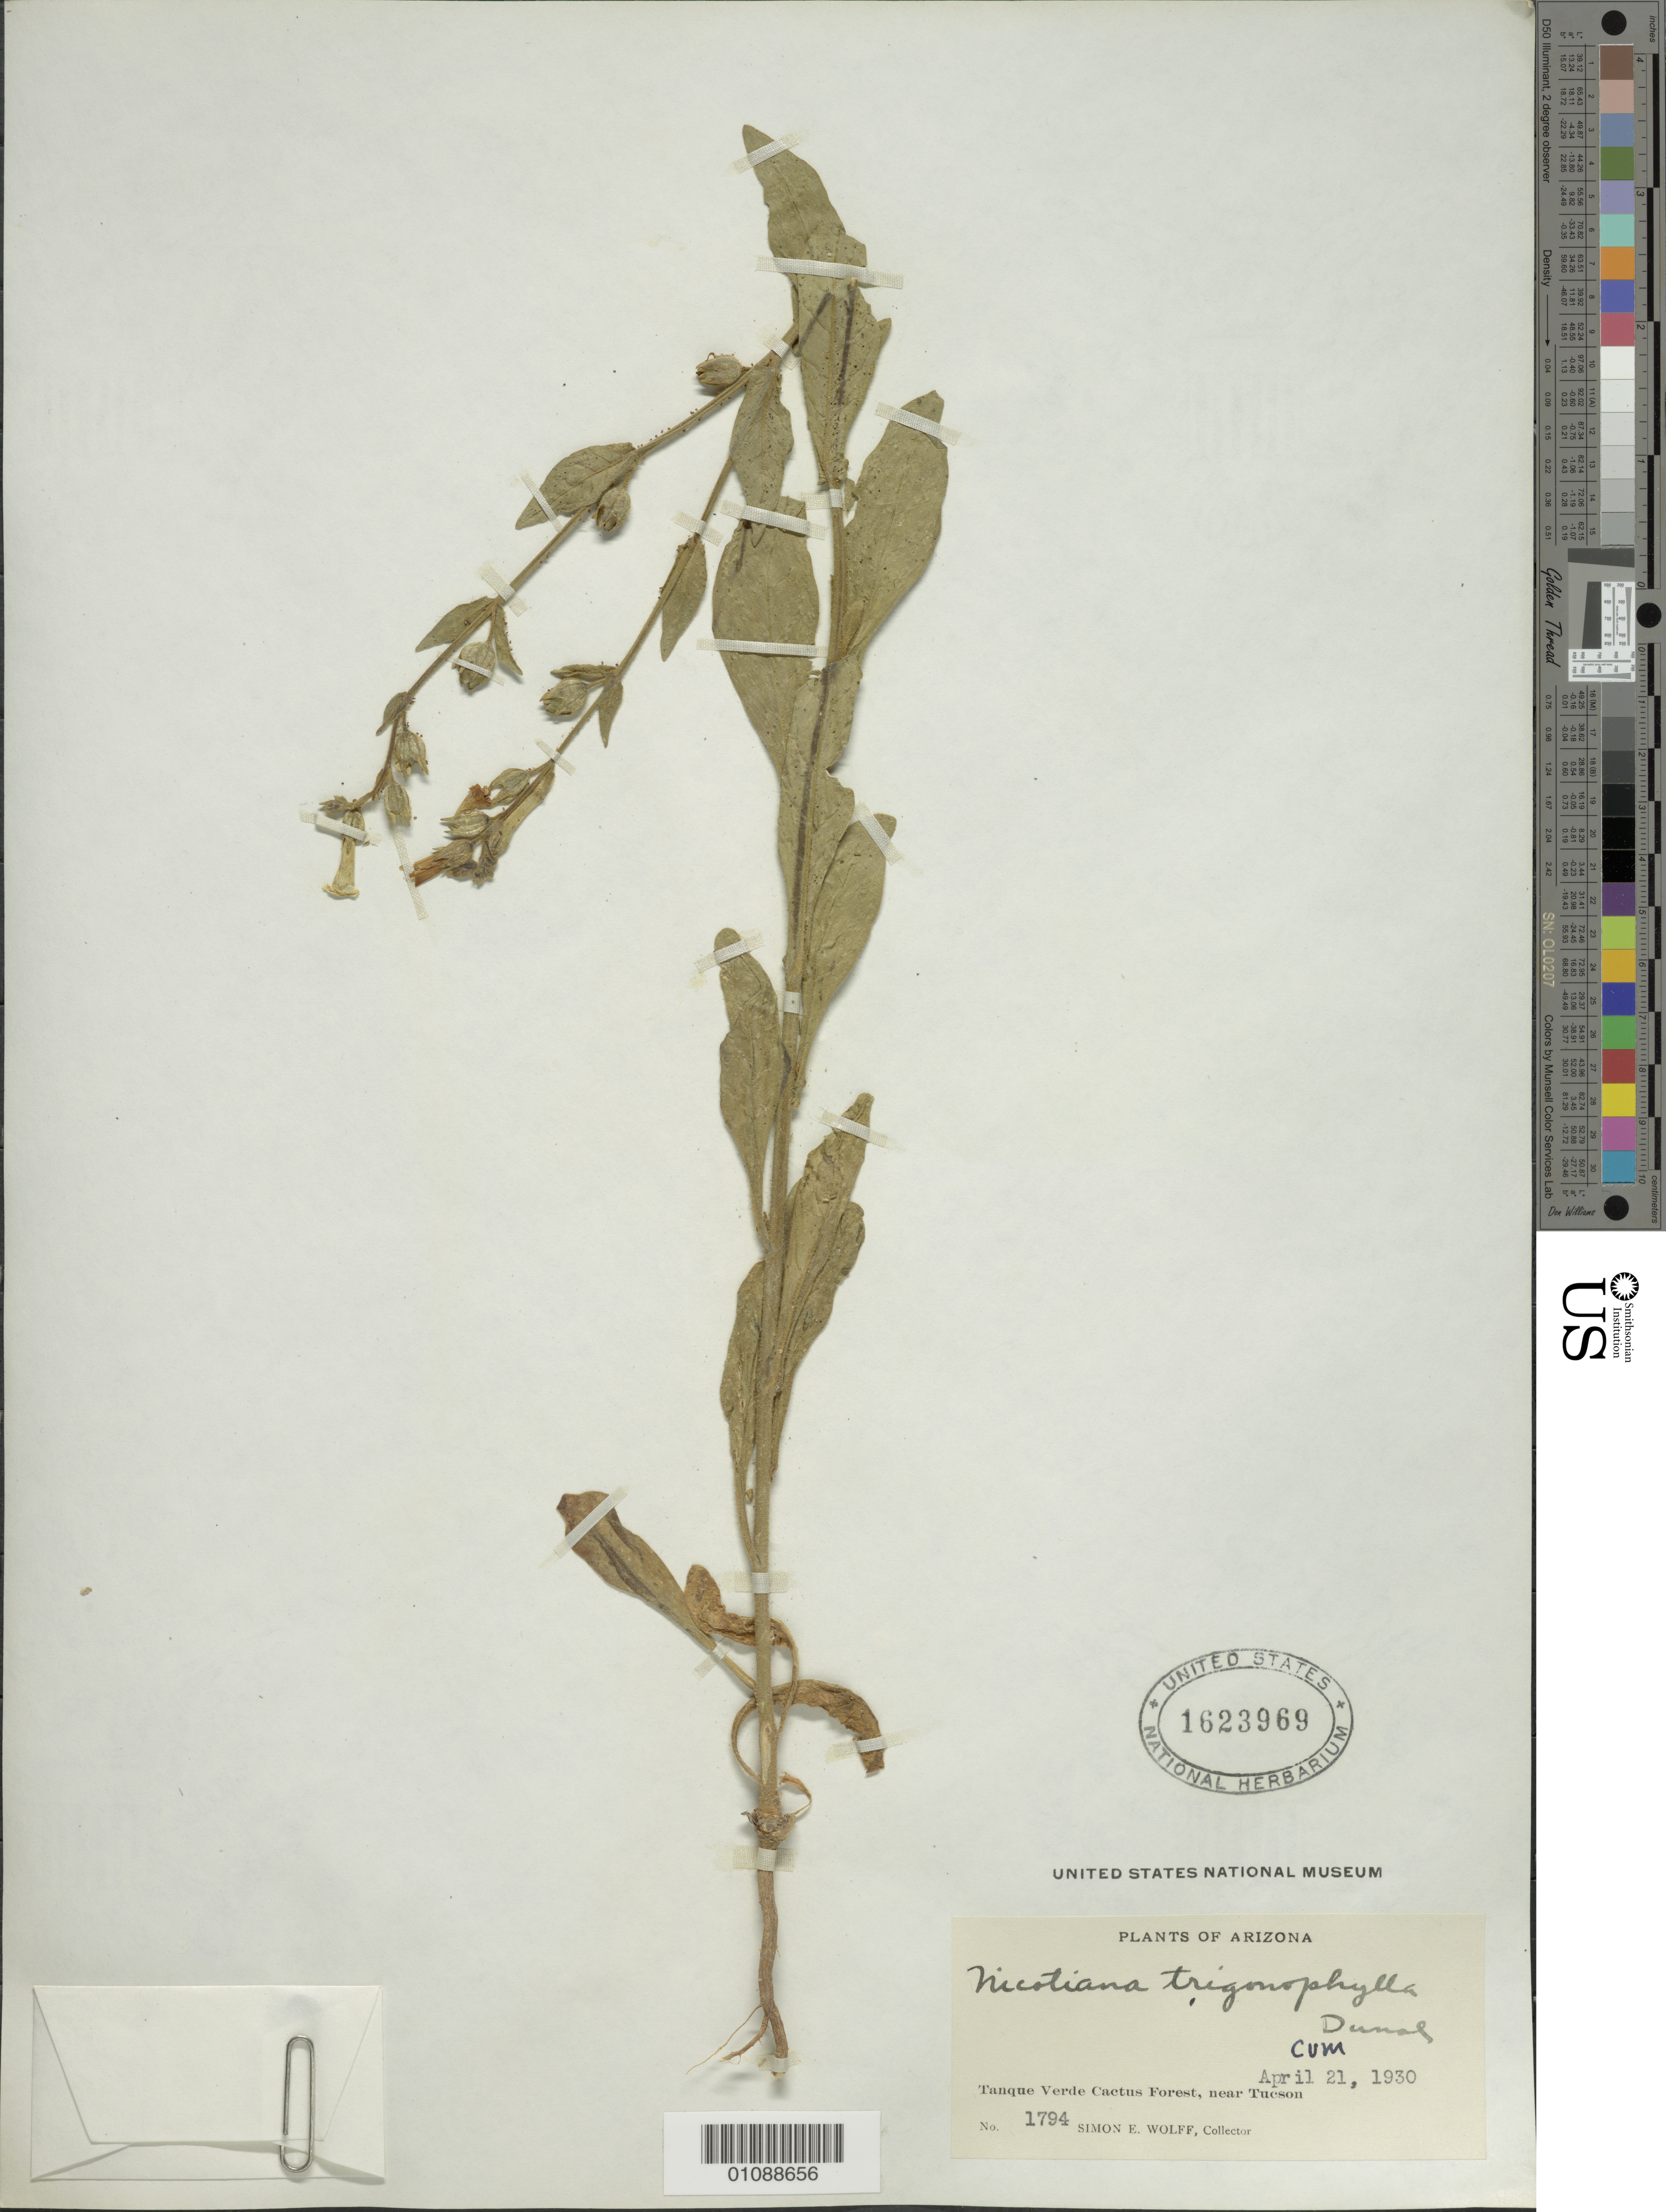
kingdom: Plantae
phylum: Tracheophyta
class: Magnoliopsida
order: Solanales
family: Solanaceae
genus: Nicotiana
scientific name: Nicotiana trigonophylla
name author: Dunal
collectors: S. E. Wolff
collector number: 1794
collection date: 1930-04-21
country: United States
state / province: Arizona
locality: Tanque Verde Cactus Forest, nearTucson.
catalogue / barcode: US 1623969